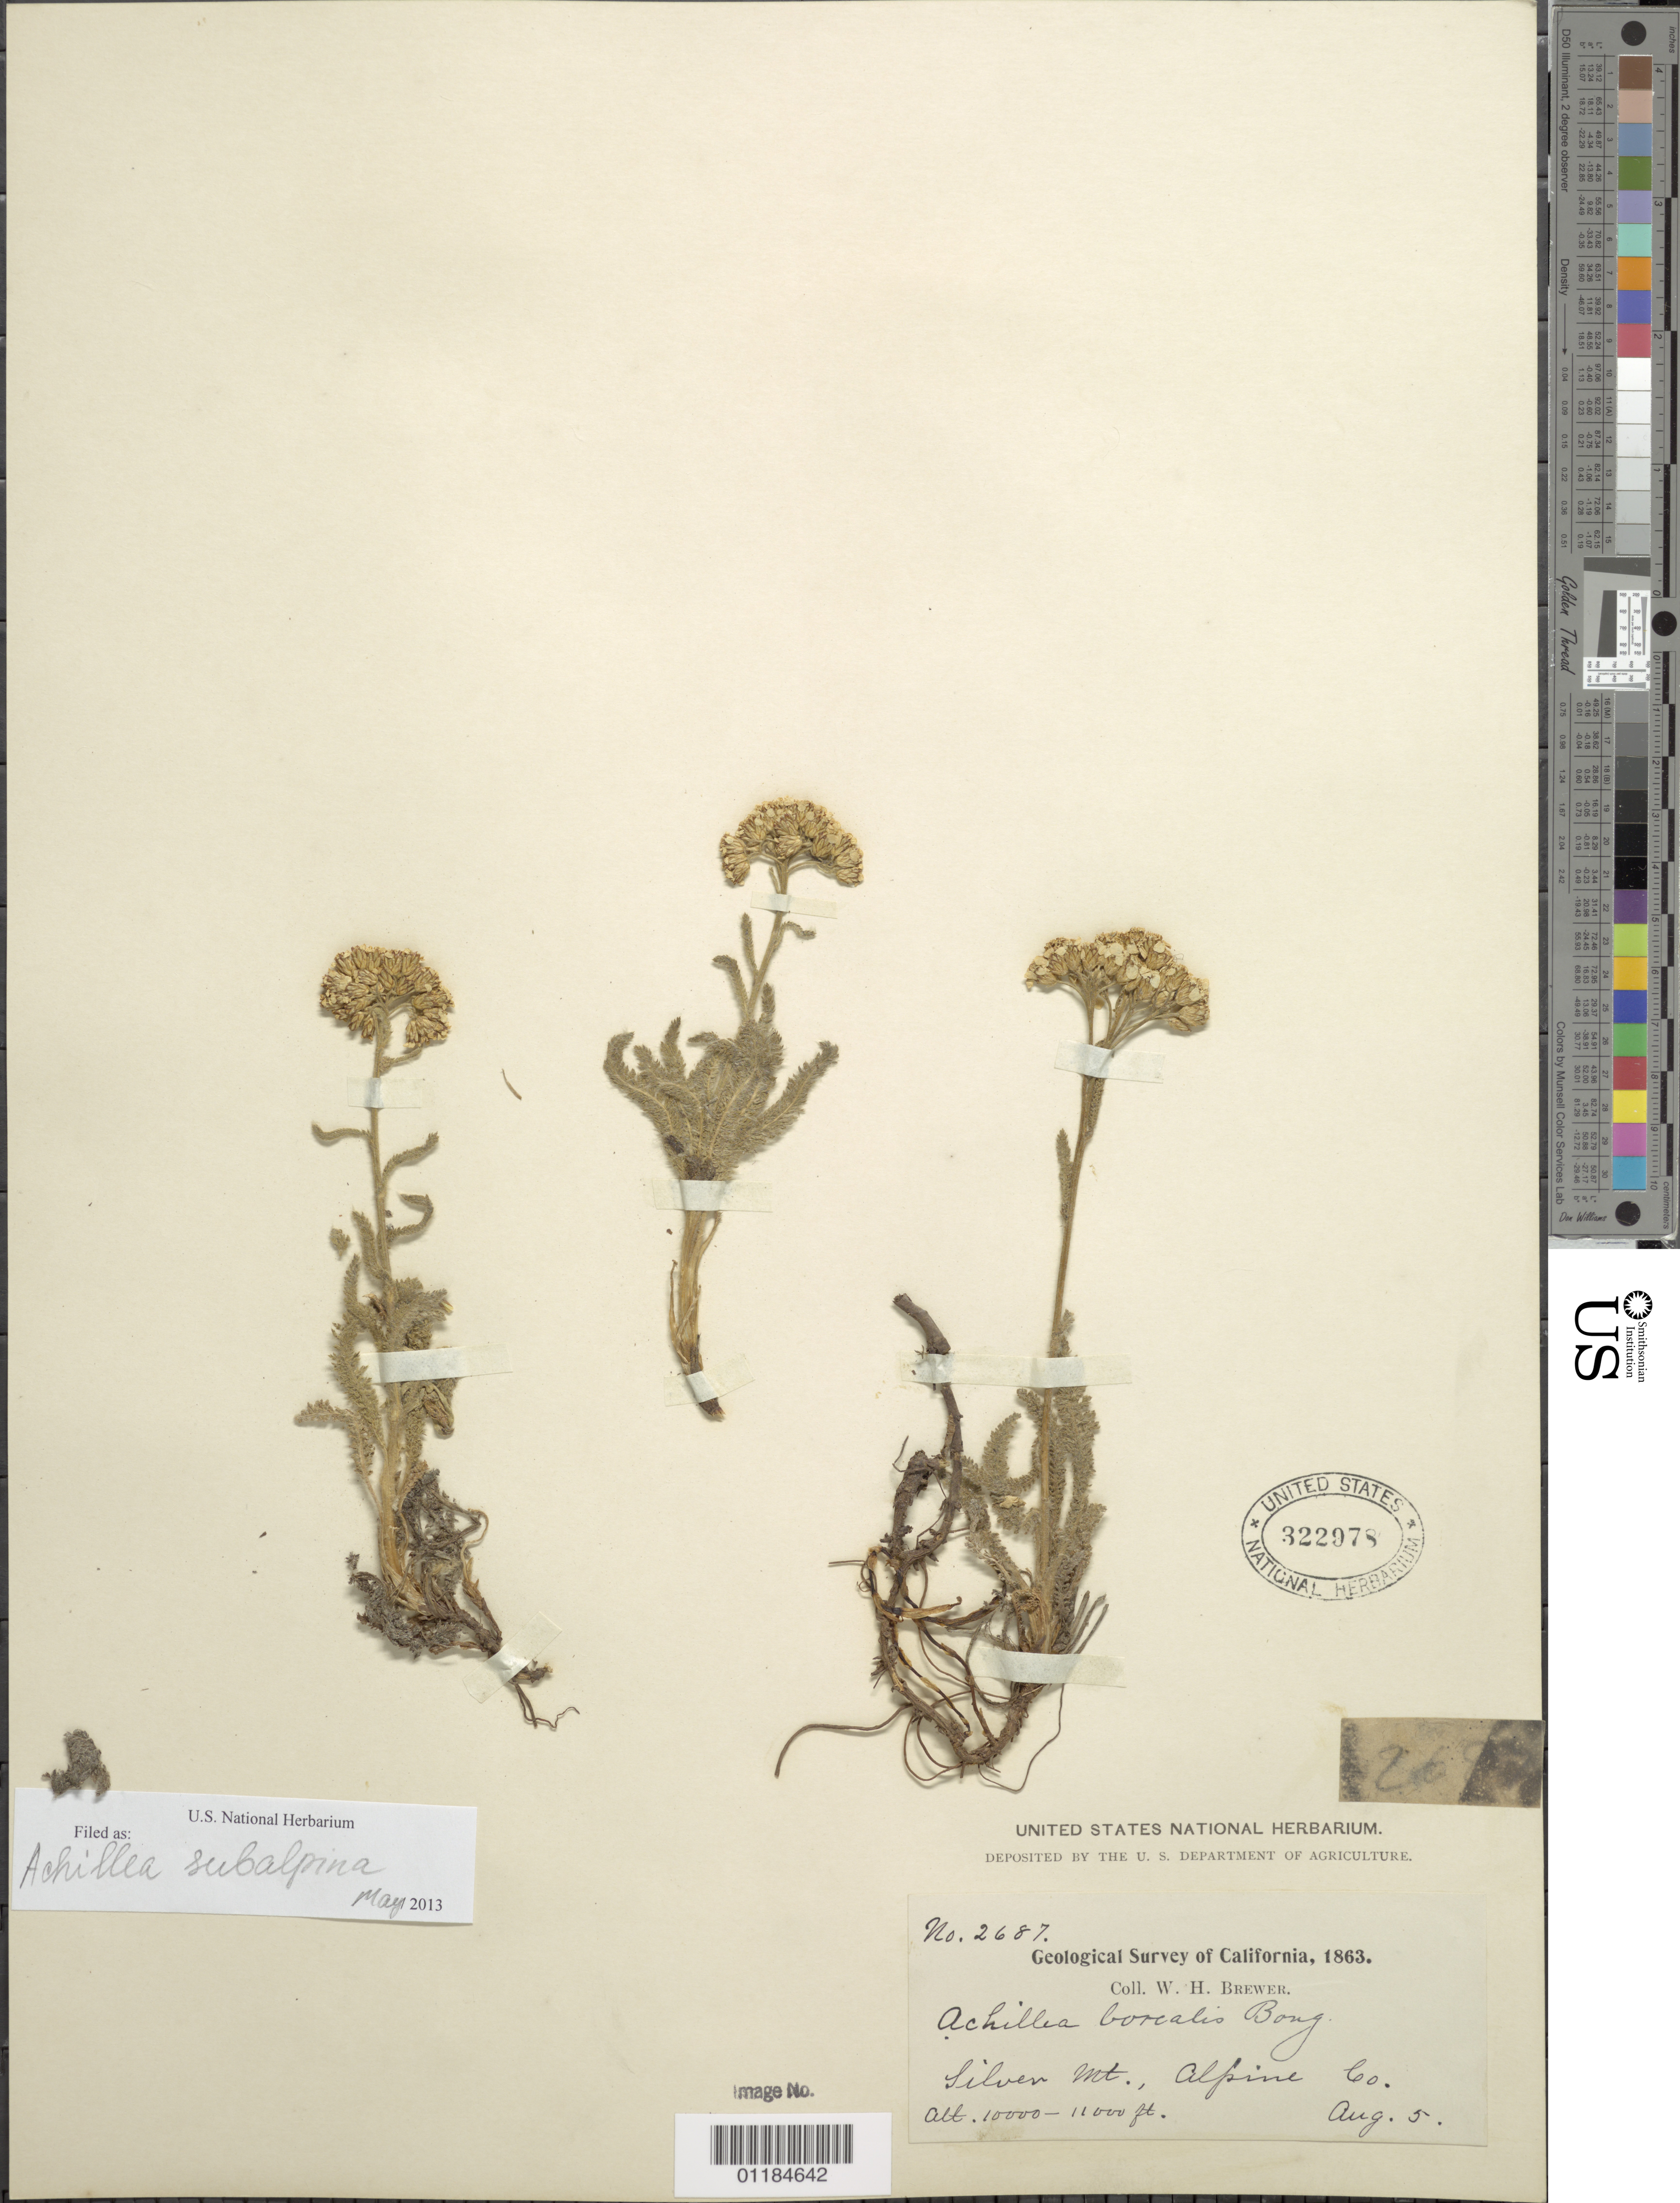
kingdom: Plantae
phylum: Tracheophyta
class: Magnoliopsida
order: Asterales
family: Asteraceae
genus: Achillea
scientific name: Achillea subalpina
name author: Greene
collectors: W. H. Brewer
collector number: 2687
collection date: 1863-08-05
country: United States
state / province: California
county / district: Alpine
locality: Silver Mountain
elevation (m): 3048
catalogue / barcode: US 322978